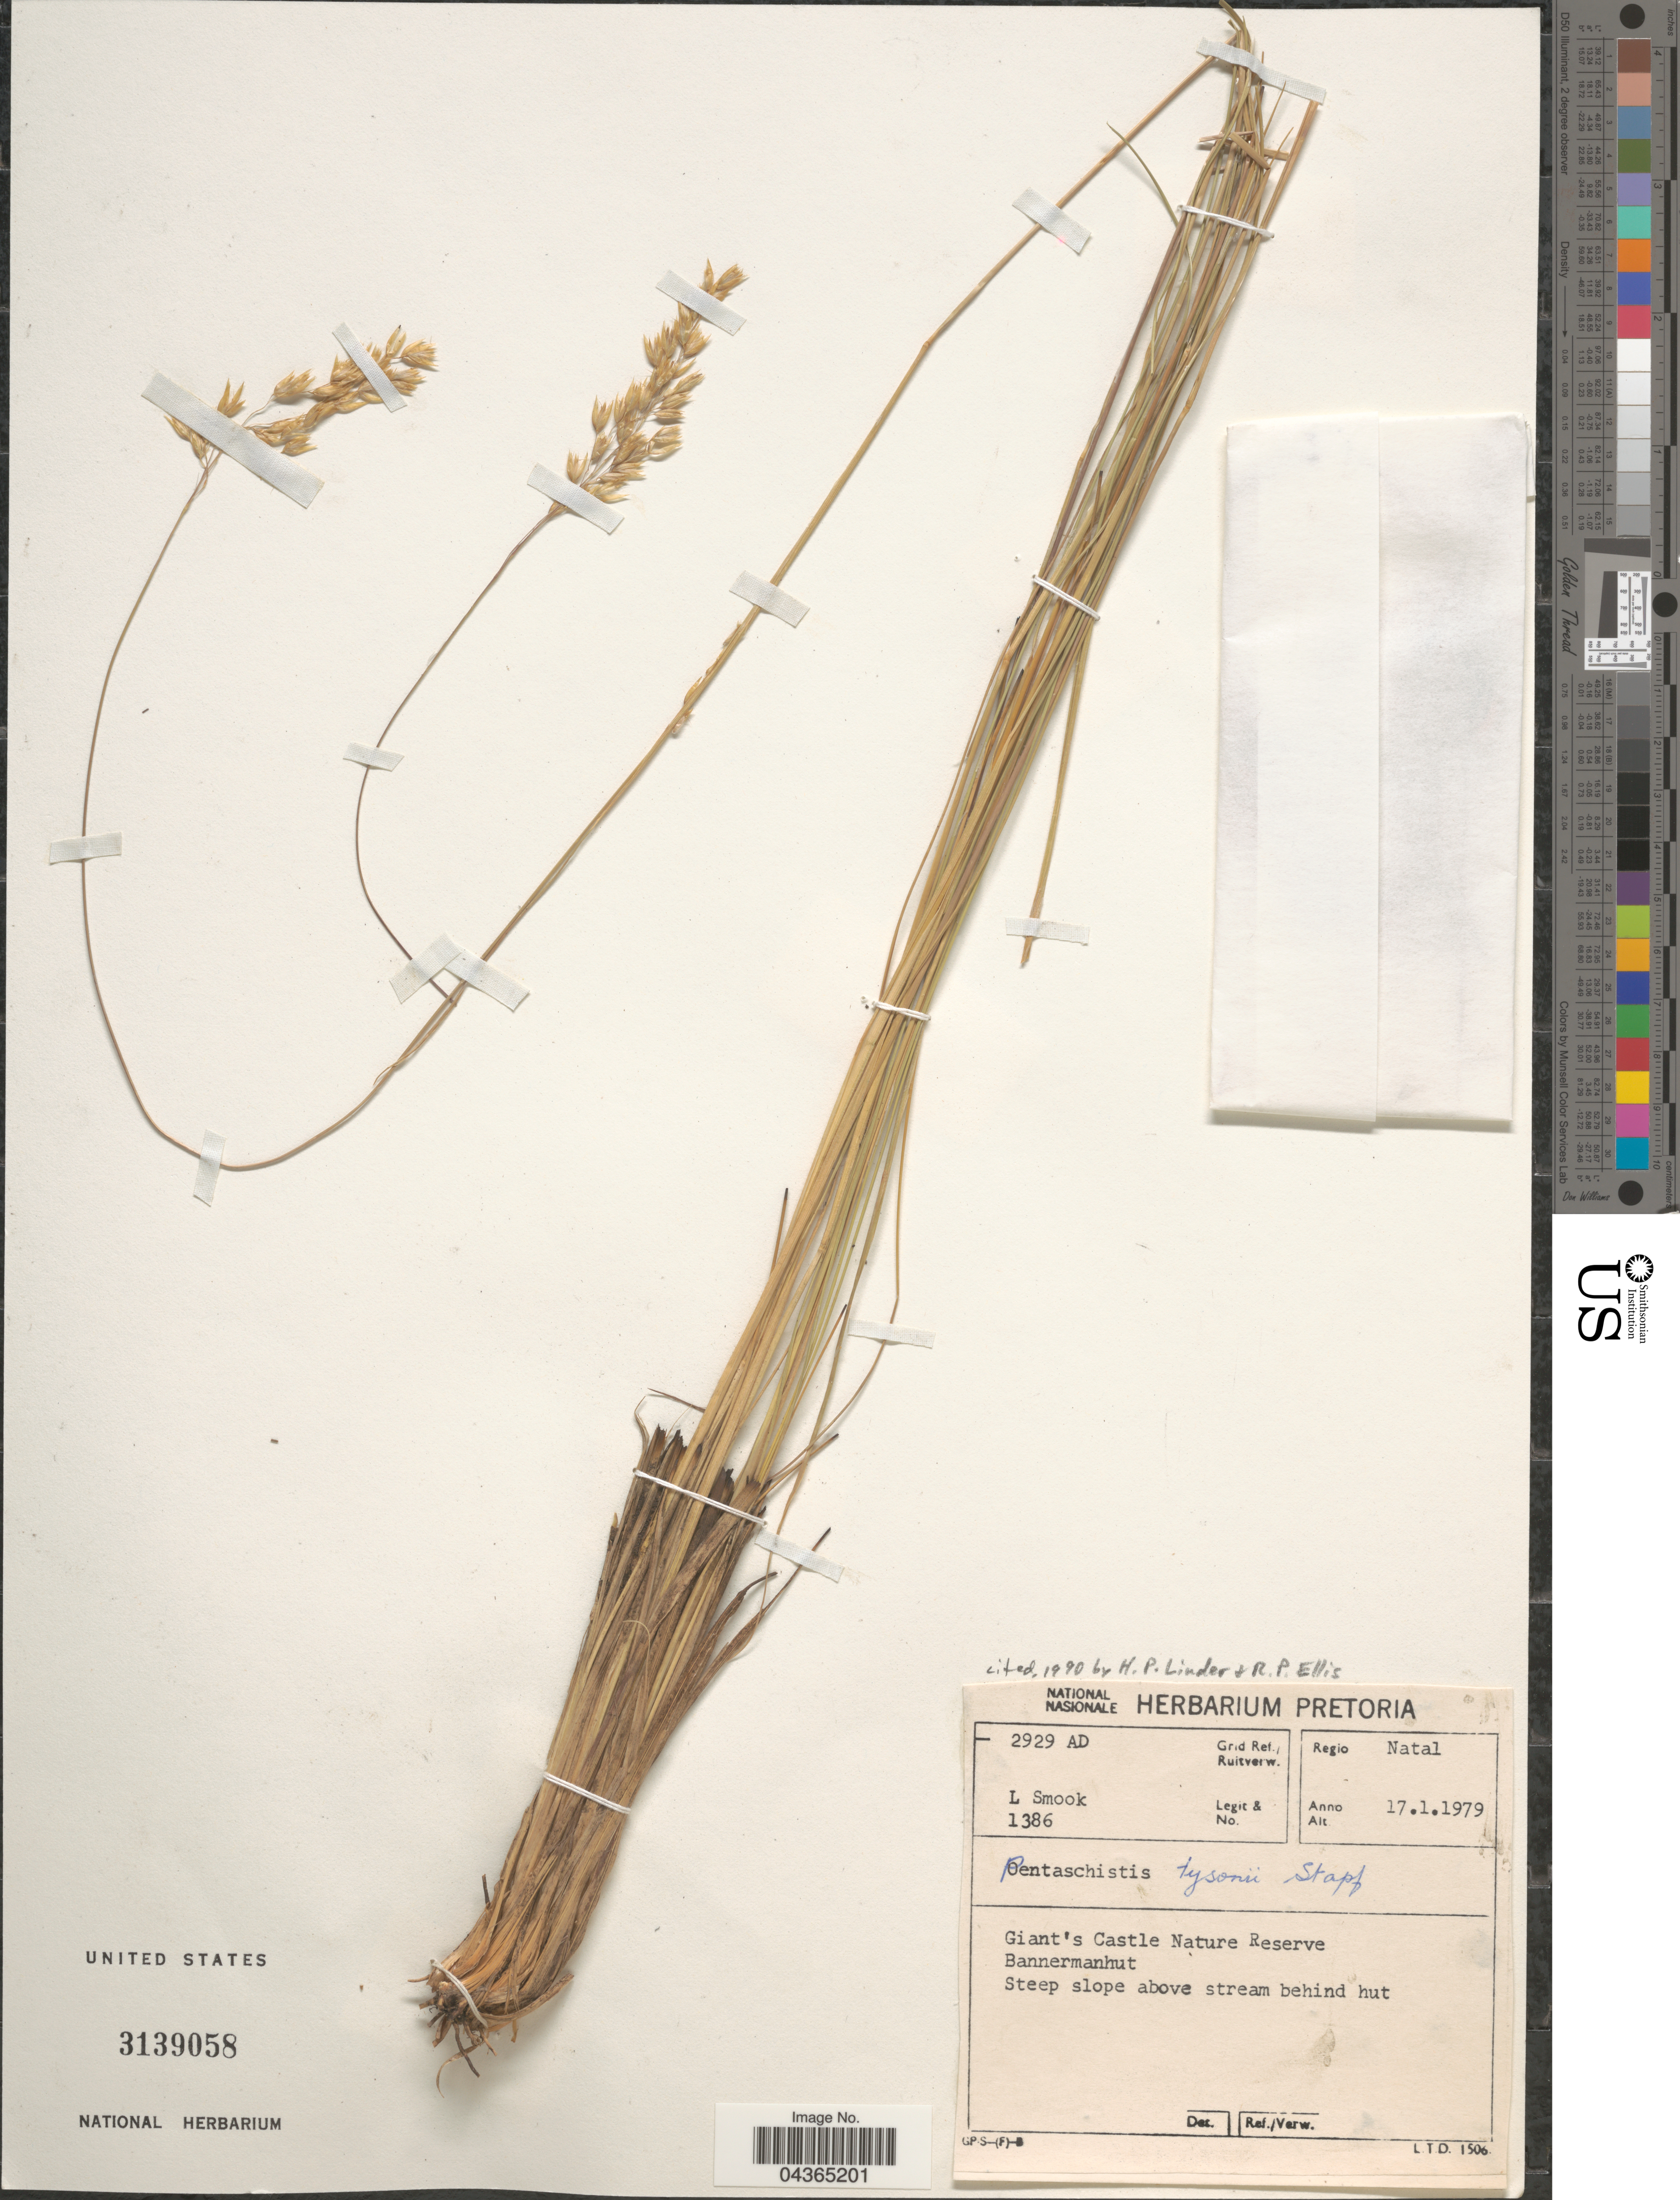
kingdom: Plantae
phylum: Tracheophyta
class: Liliopsida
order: Poales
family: Poaceae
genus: Pentameris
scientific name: Pentameris tysonii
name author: (Stapf) Galley & H.P. Linder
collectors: L. Smook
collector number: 1386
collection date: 1979-01-17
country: South Africa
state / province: KwaZulu-Natal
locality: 2929 AD Grid Ref./ Ruitverw. Regio Natal. Giant's Castle Nature Reserve. Bannermanhut.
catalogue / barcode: US 3139058